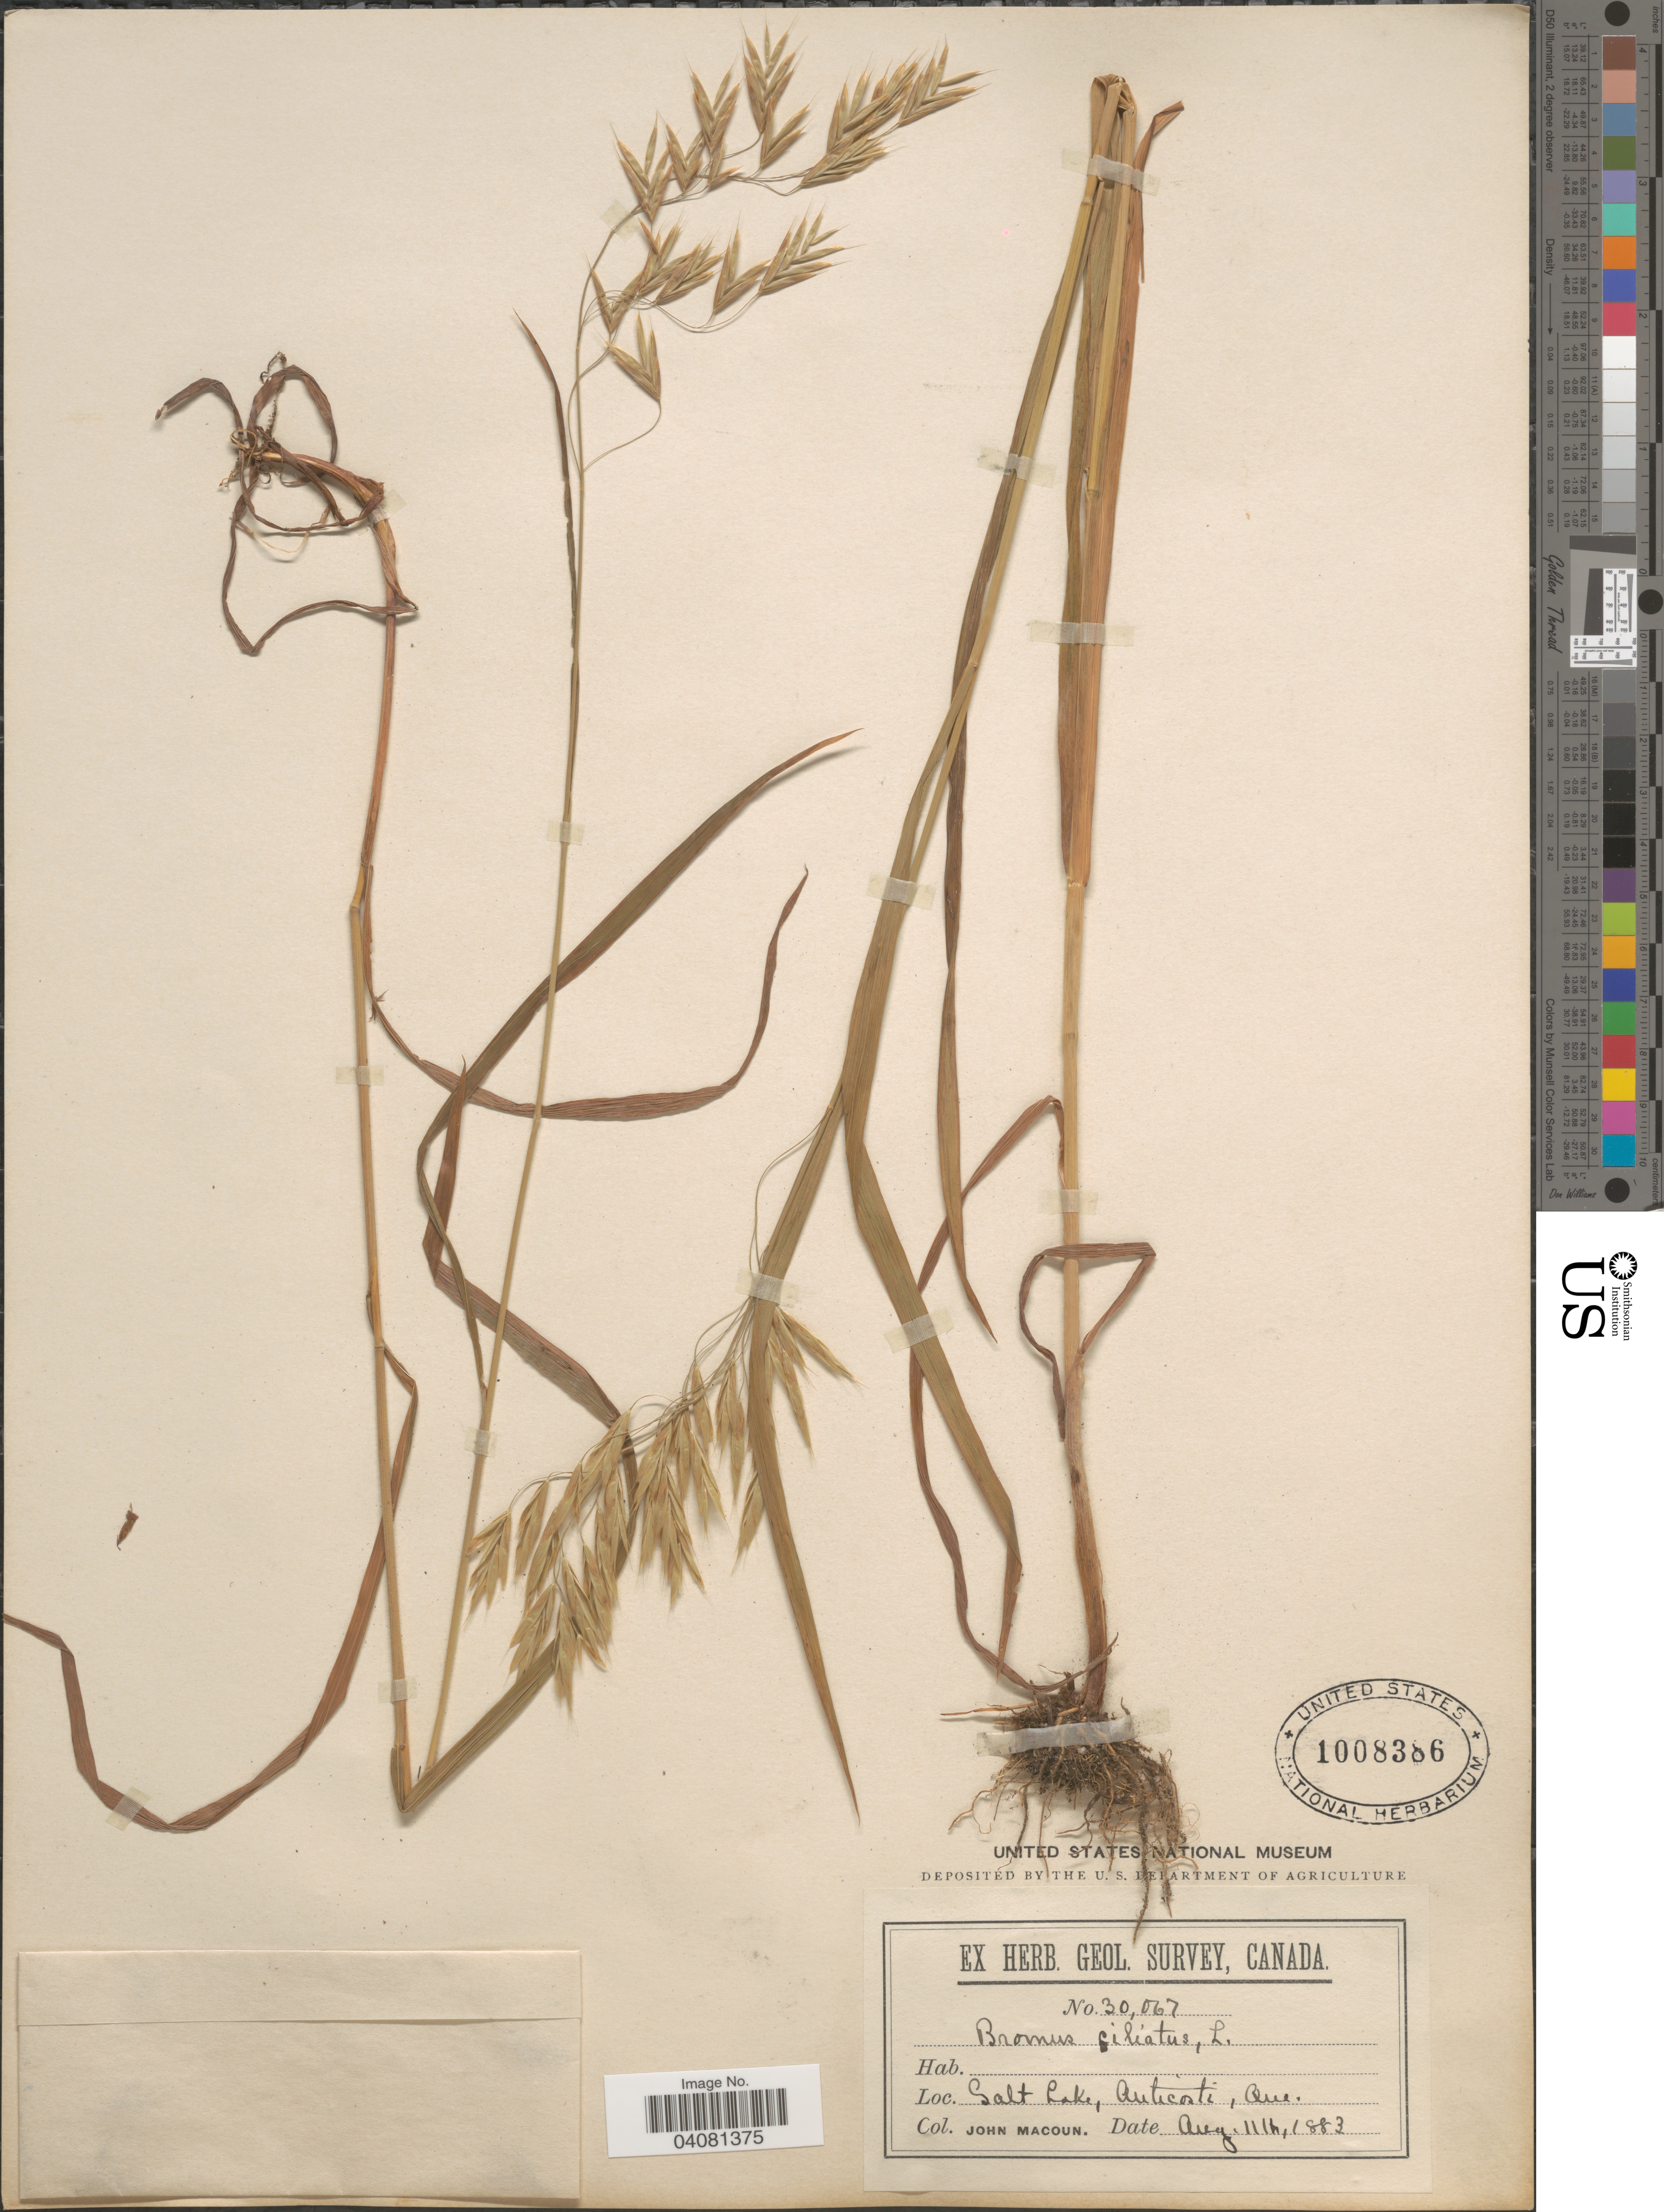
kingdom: Plantae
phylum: Tracheophyta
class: Liliopsida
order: Poales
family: Poaceae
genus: Bromus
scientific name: Bromus ciliatus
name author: L.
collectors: J. Macoun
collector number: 30067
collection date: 1883-08-11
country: Canada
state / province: Quebec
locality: Herb. Geol. Survey, Canada. Salt Lake, Anticosti.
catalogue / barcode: US 1008386